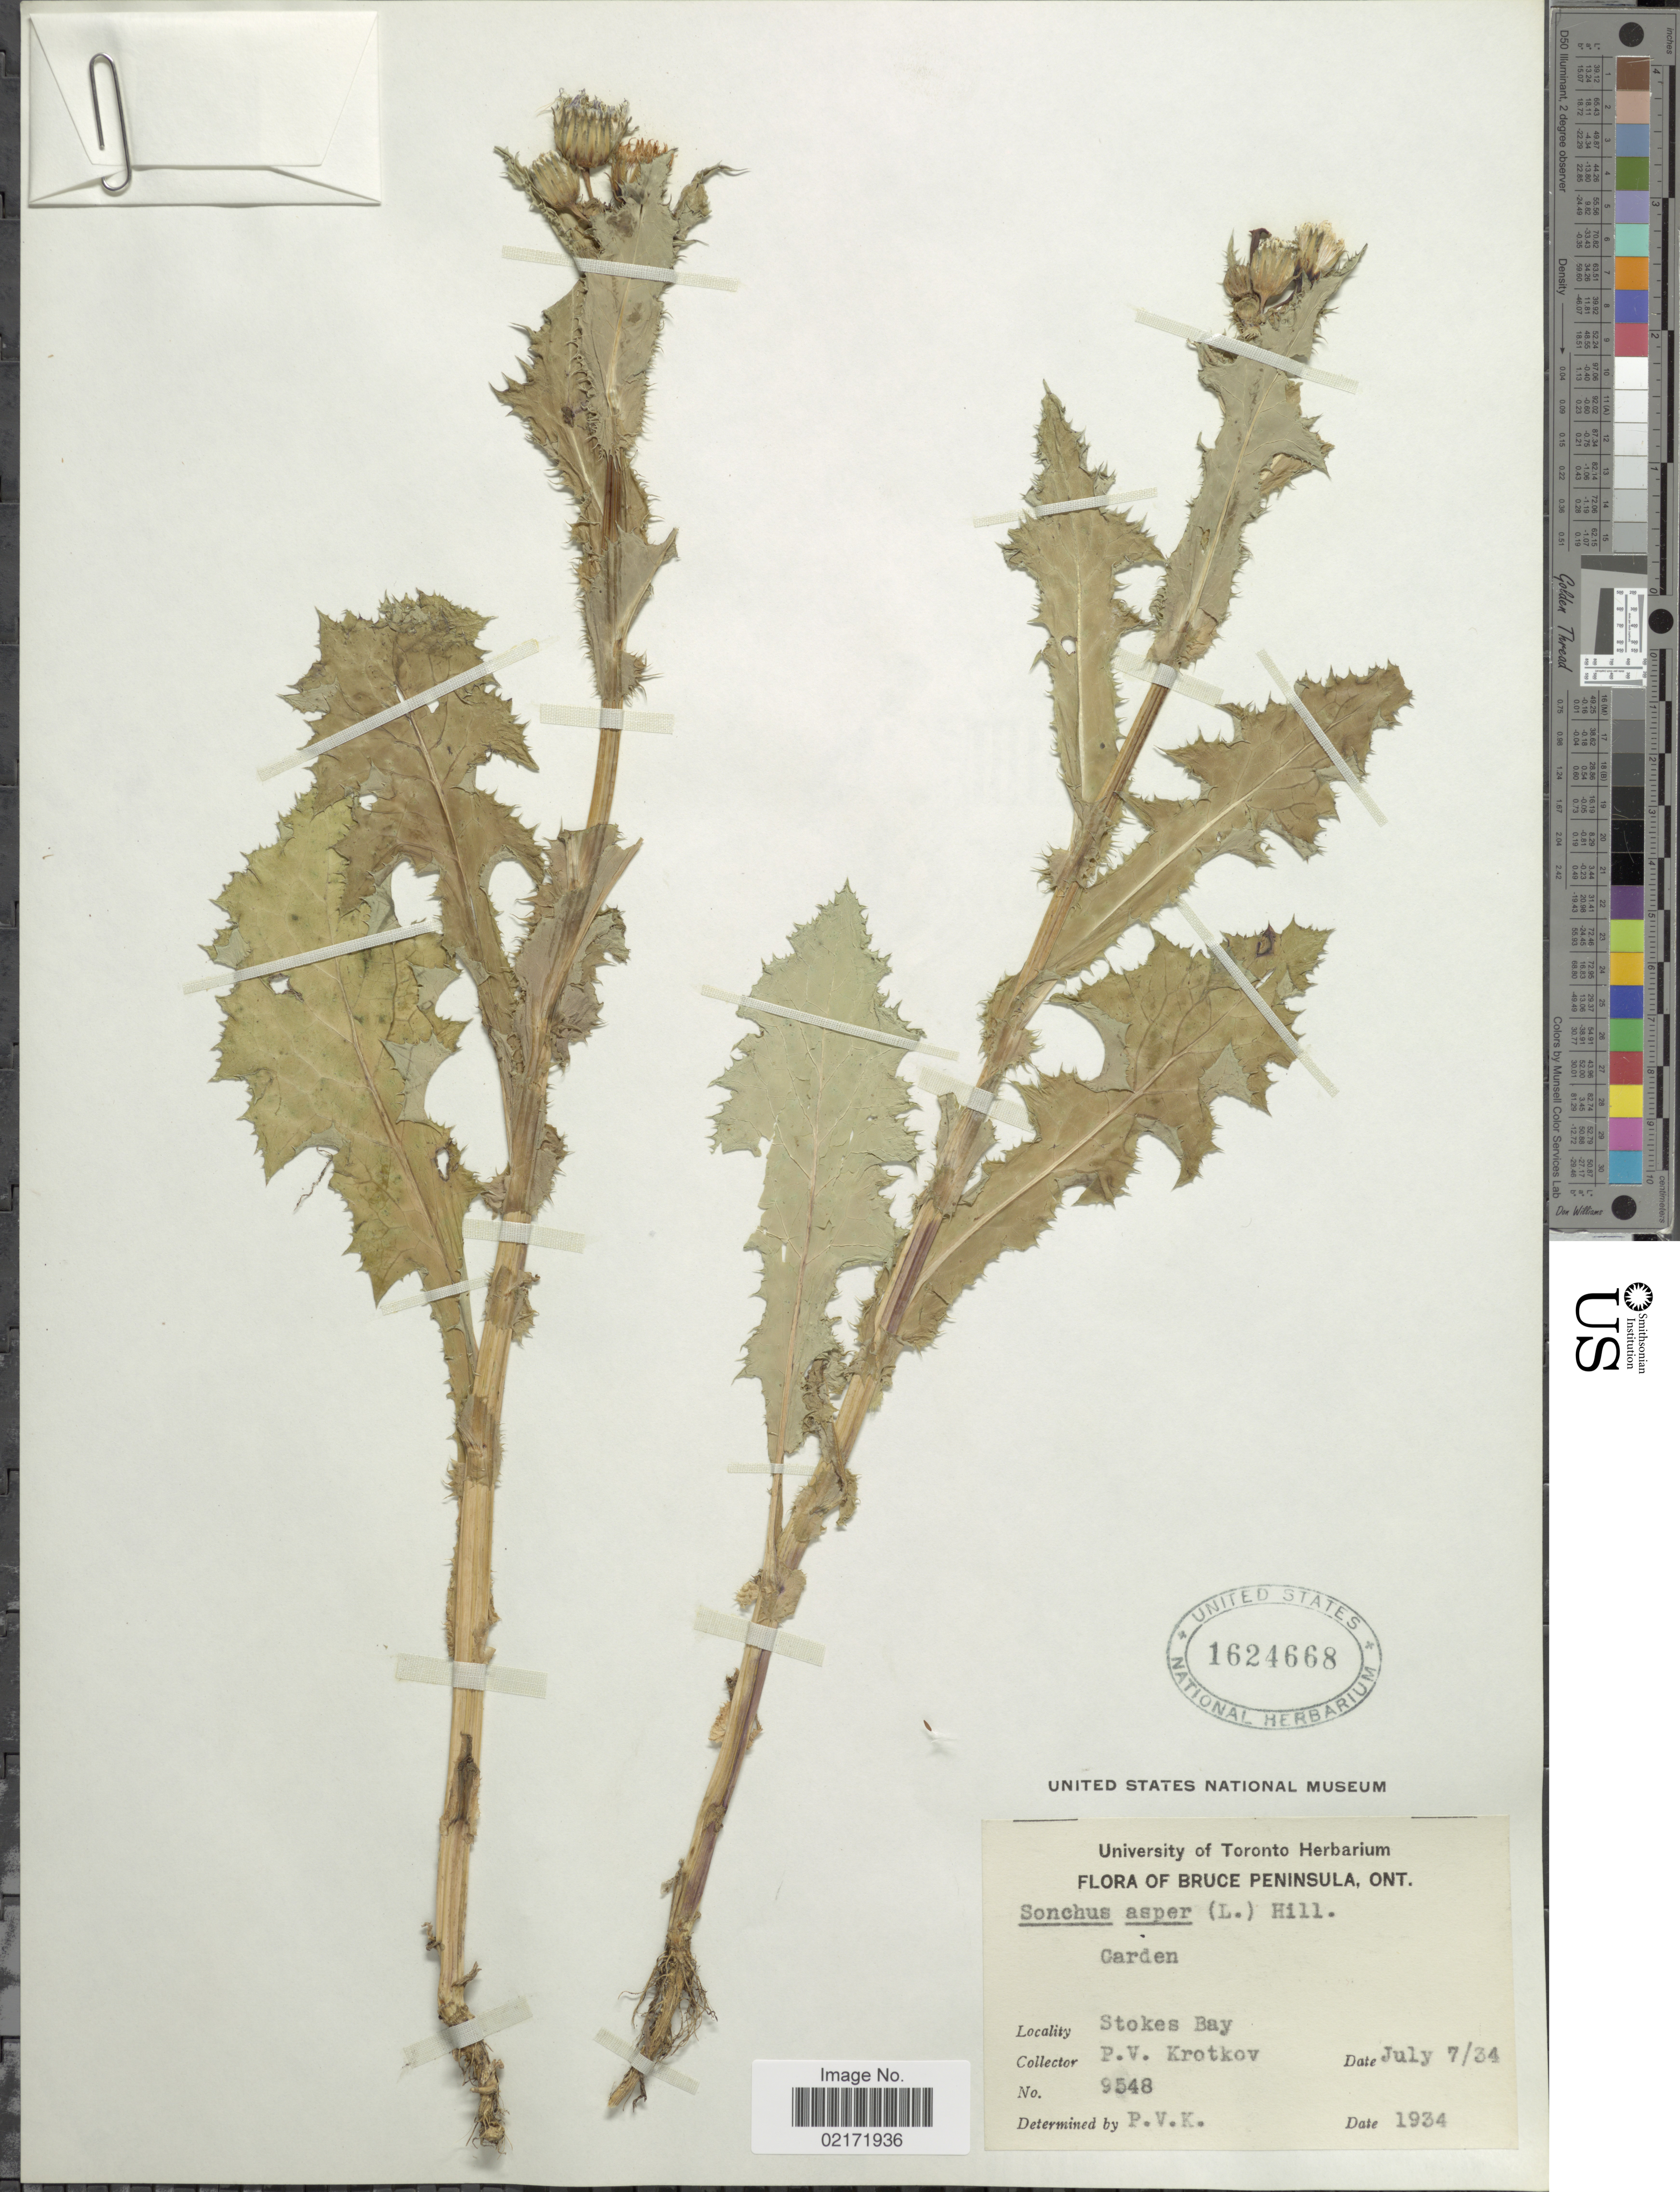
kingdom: Plantae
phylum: Tracheophyta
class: Magnoliopsida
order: Asterales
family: Asteraceae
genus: Sonchus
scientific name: Sonchus asper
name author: (L.) Hill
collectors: P. V. Krotkov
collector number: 9548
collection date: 1934-07-07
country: Canada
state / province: Ontario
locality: Bruce Peninsula, Garden, Stokes Bay.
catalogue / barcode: US 1624668